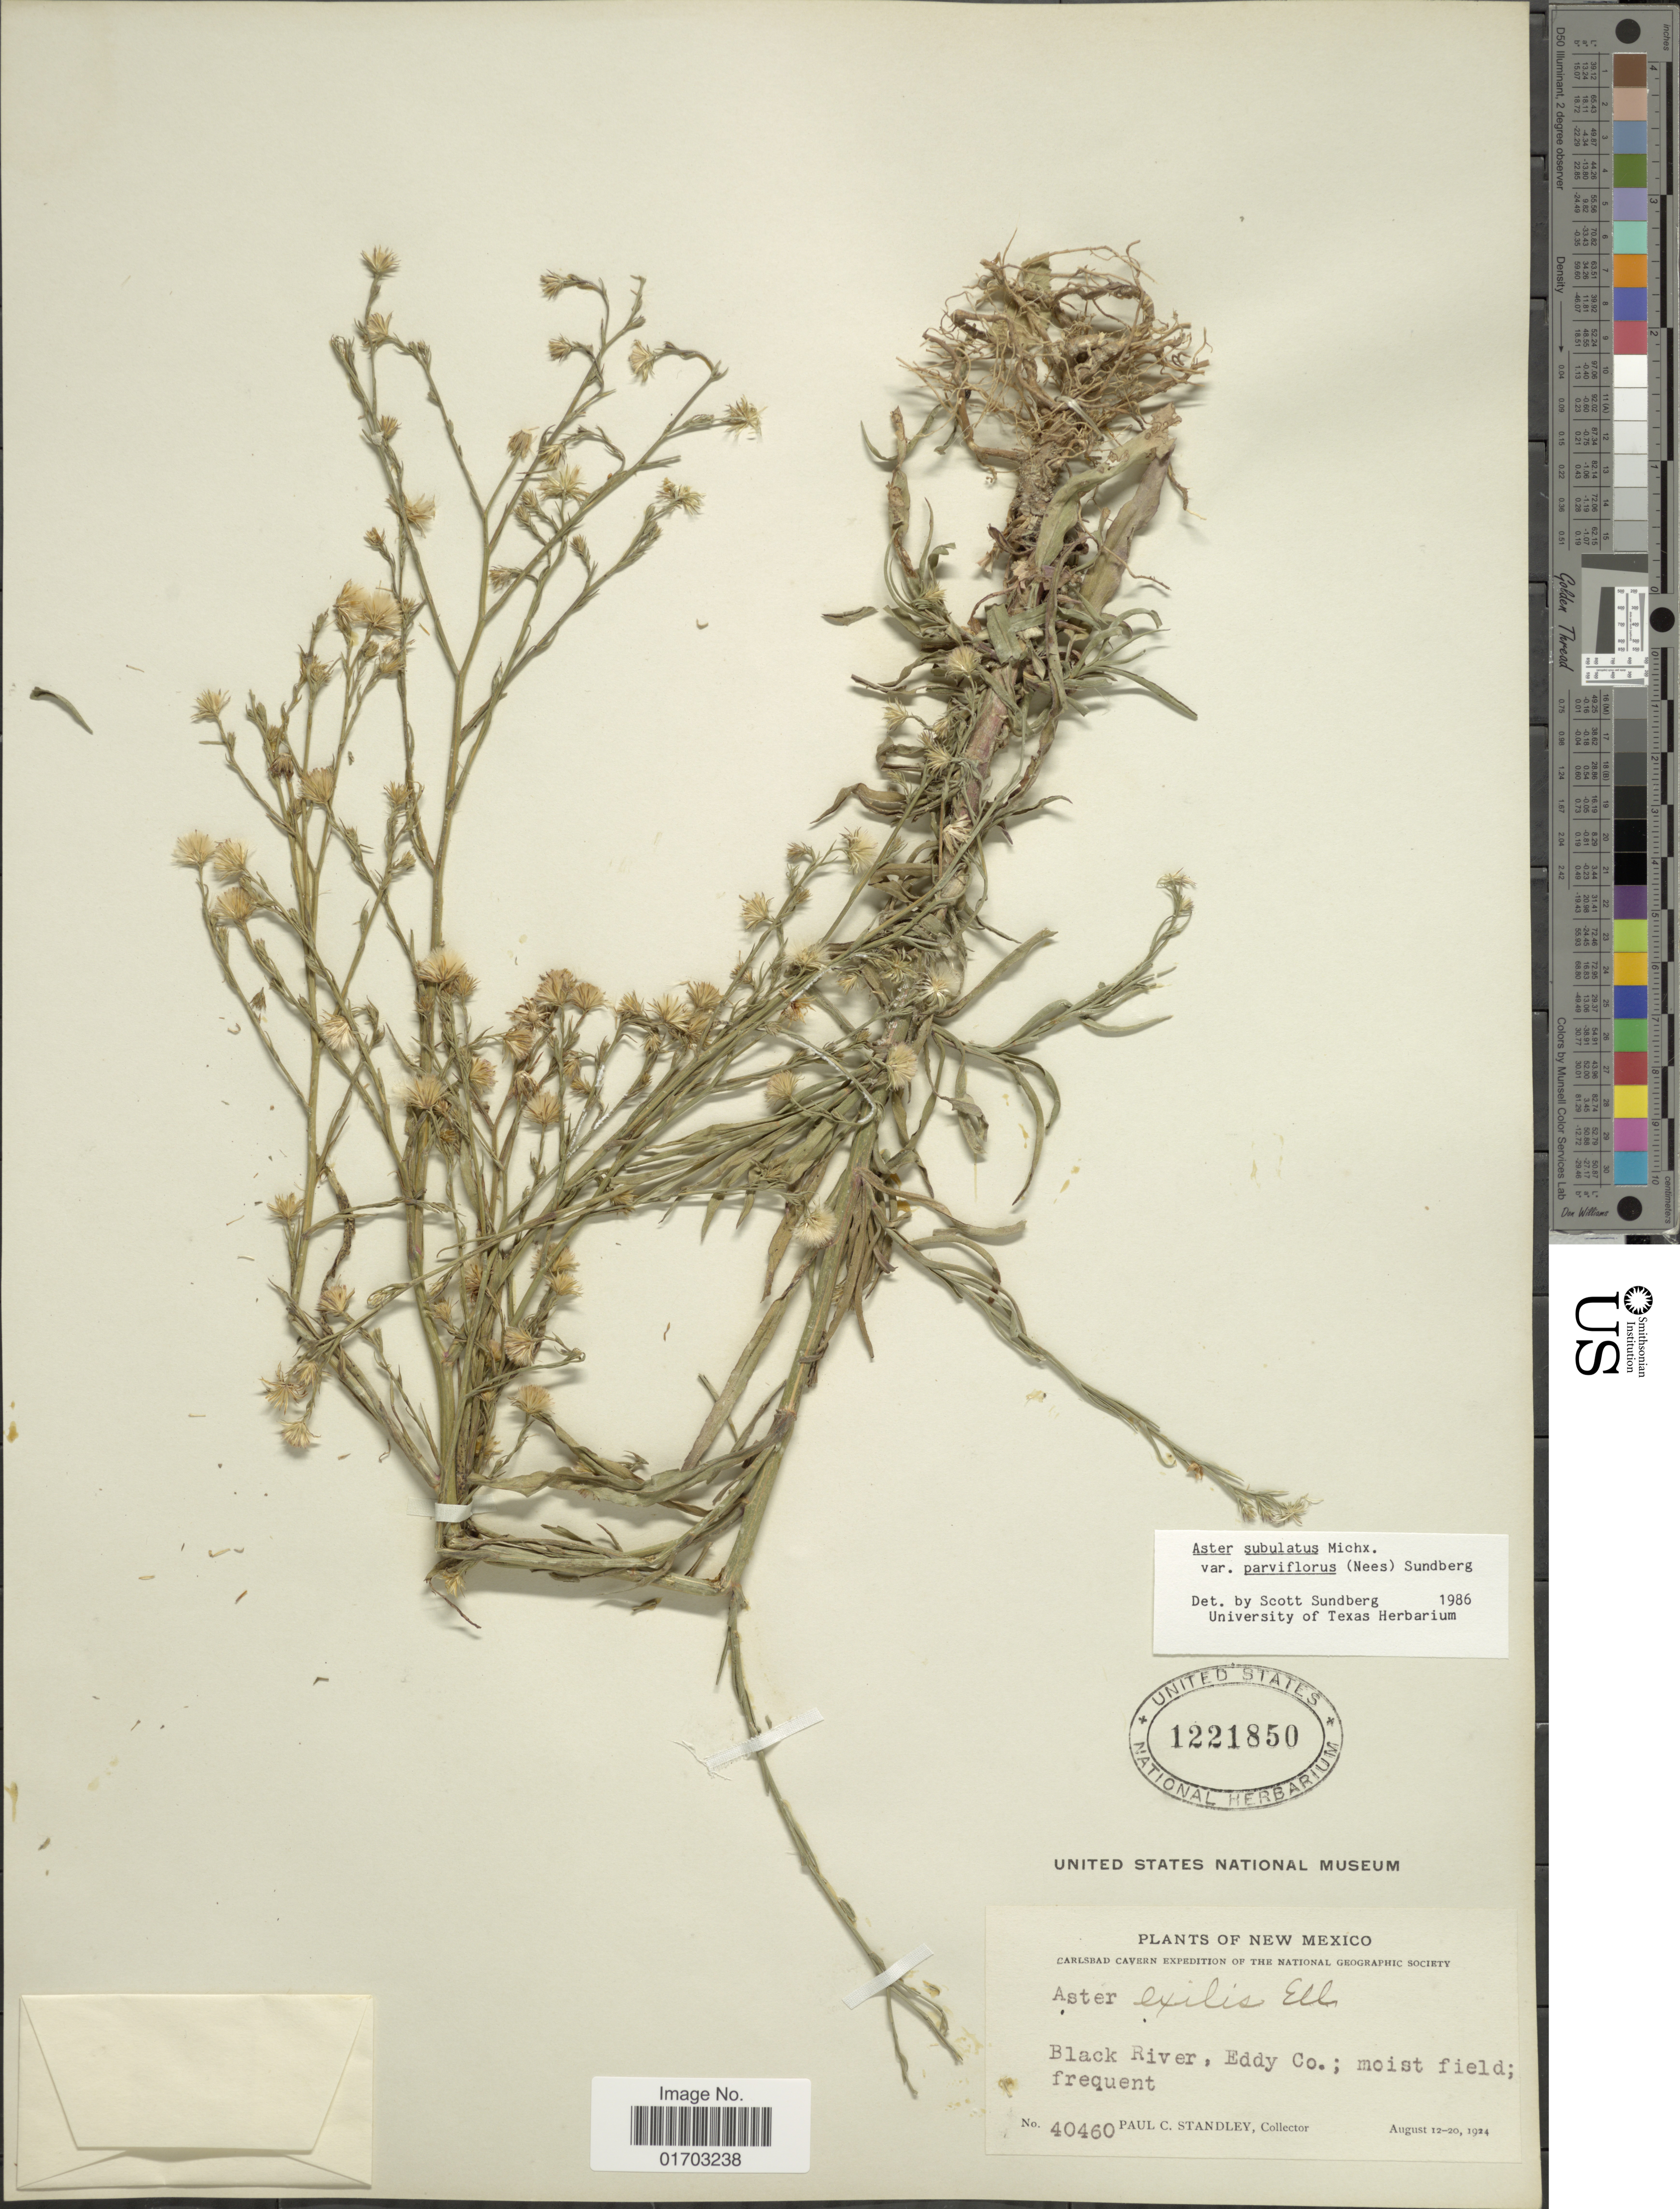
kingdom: Plantae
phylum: Tracheophyta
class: Magnoliopsida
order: Asterales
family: Asteraceae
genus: Symphyotrichum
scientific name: Symphyotrichum subulatum var. parviflorum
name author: (Nees) S.D. Sundb.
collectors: P. C. Standley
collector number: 40460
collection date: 1924-08-12/1924-08-20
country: United States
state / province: New Mexico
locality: National Geographic Society, Black River, Eddy Co.; moist field.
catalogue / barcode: US 1221850